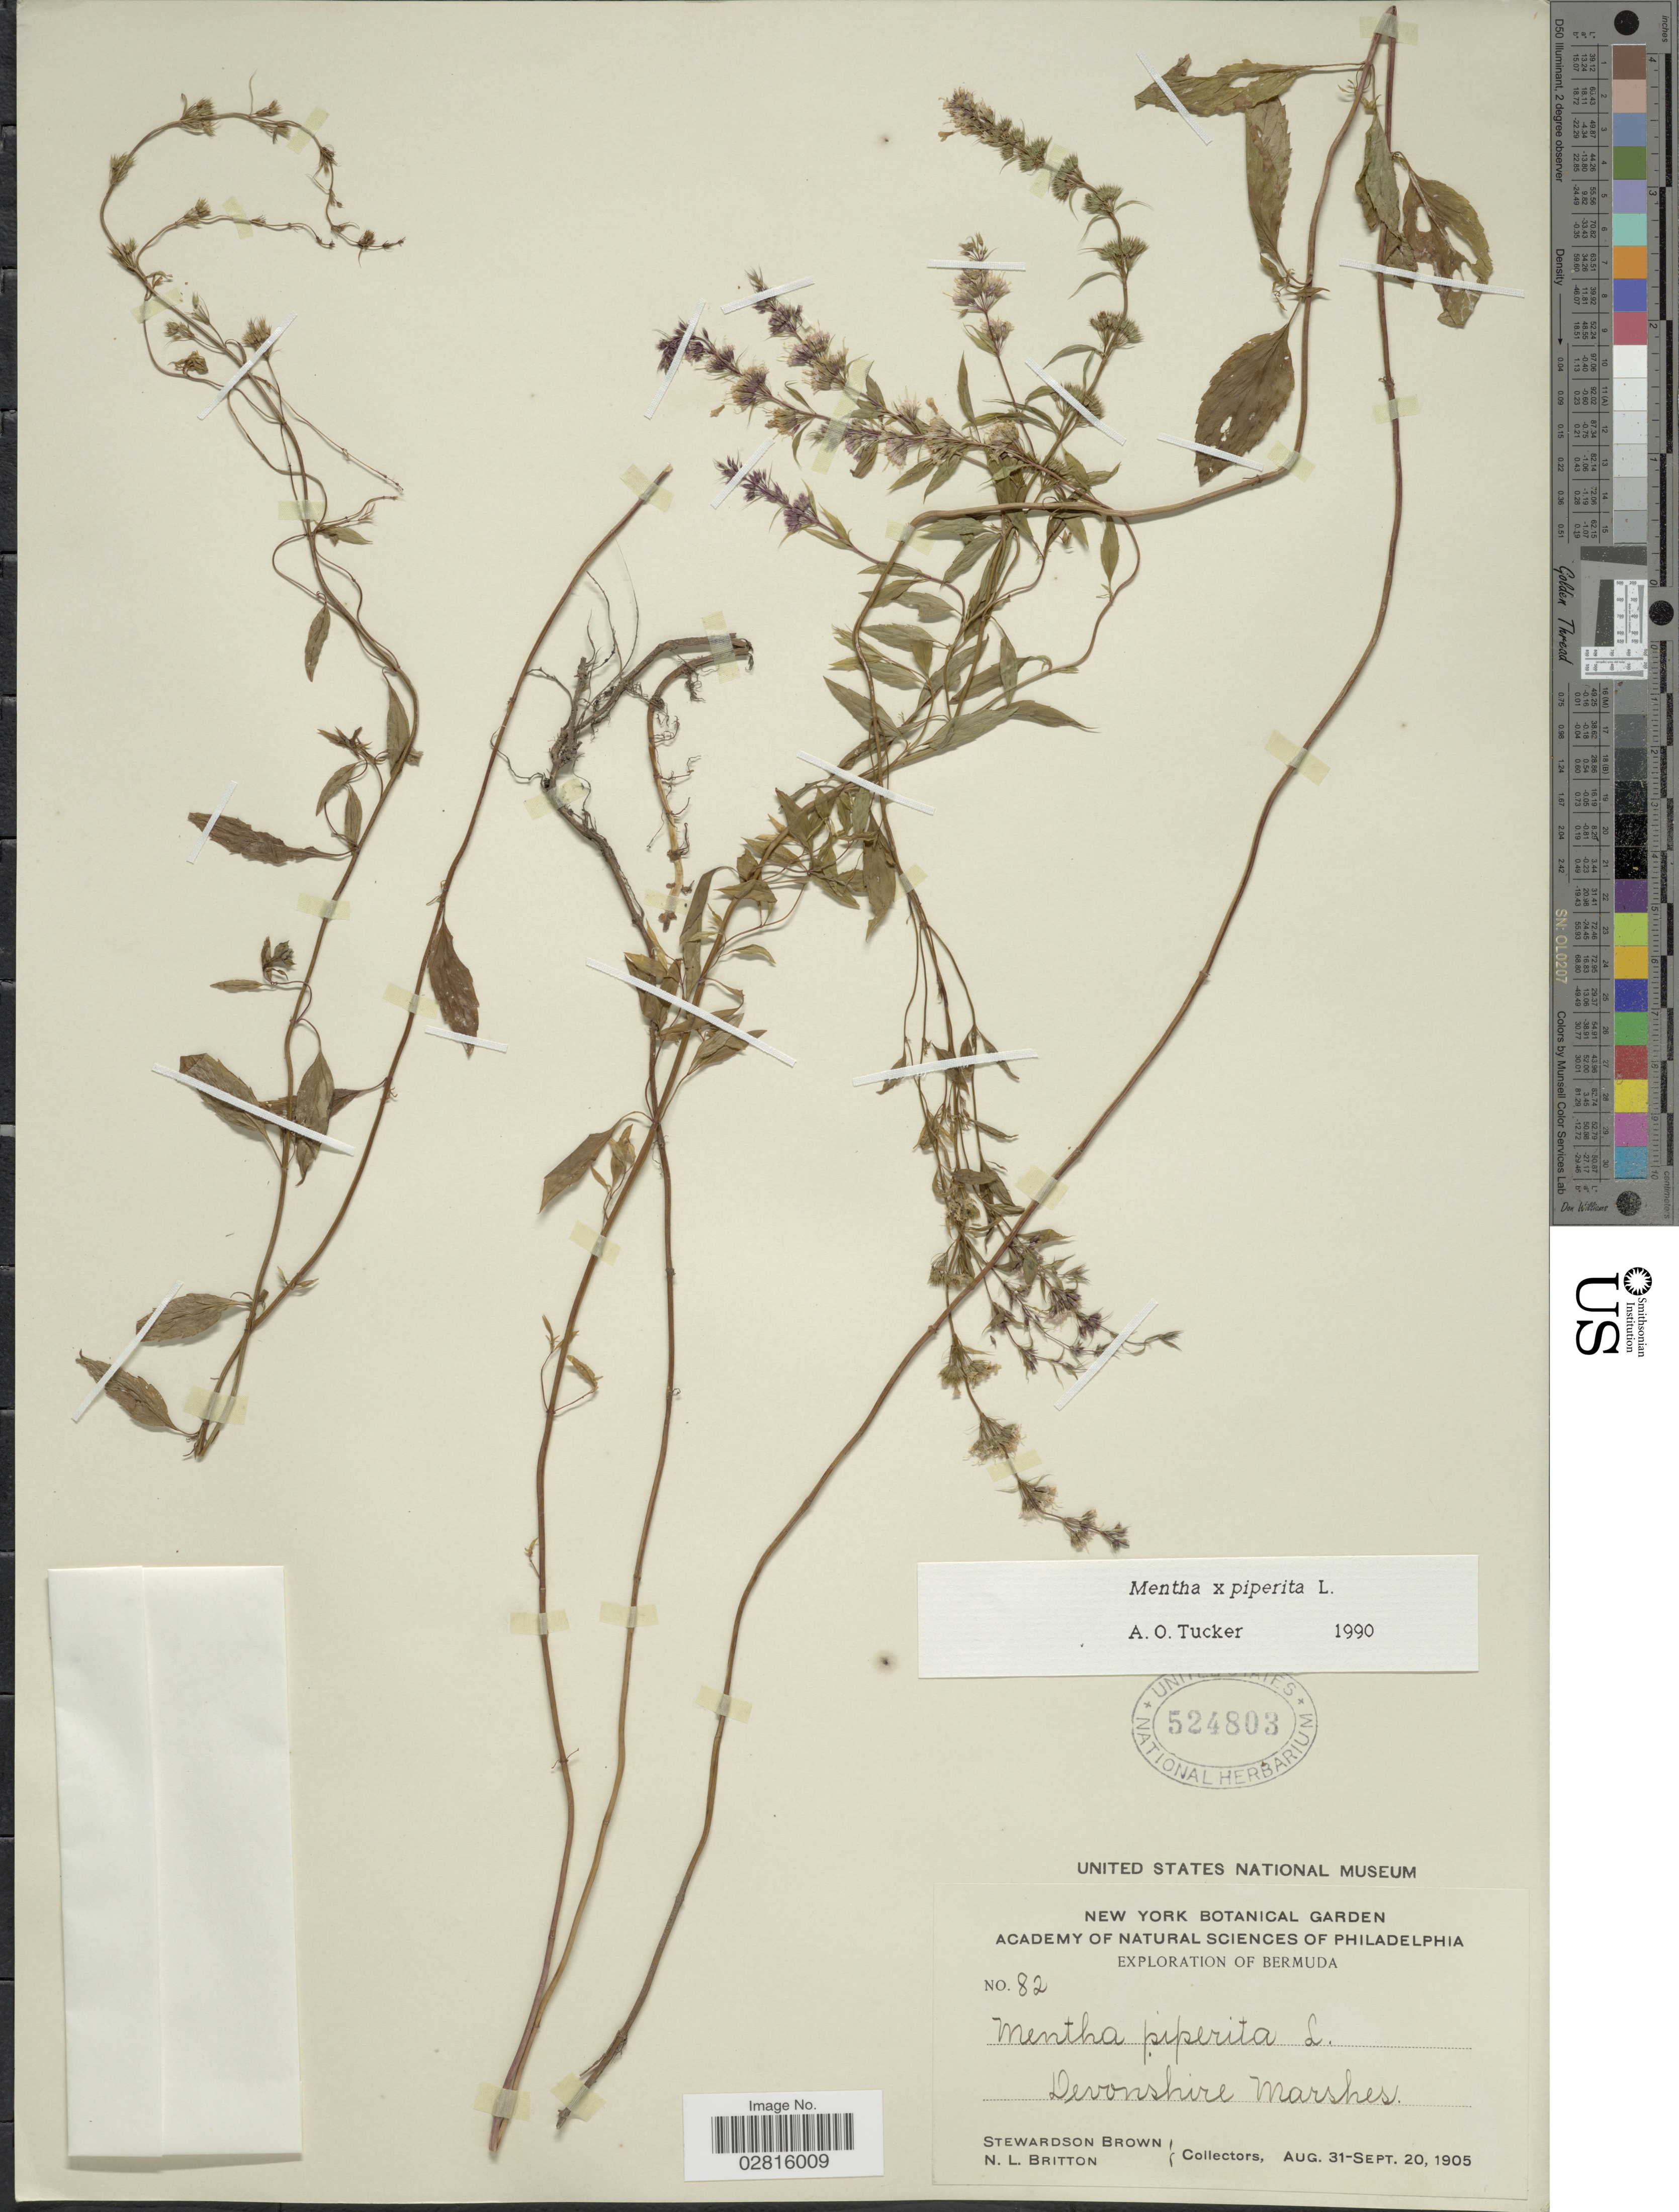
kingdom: Plantae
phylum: Tracheophyta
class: Magnoliopsida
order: Lamiales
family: Lamiaceae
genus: Mentha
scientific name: Mentha x piperita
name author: L.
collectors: S. Brown & N. Britton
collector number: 82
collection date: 1905-08-31/1905-09-20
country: Bermuda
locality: Devonshire Marshes.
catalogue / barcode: US 524803